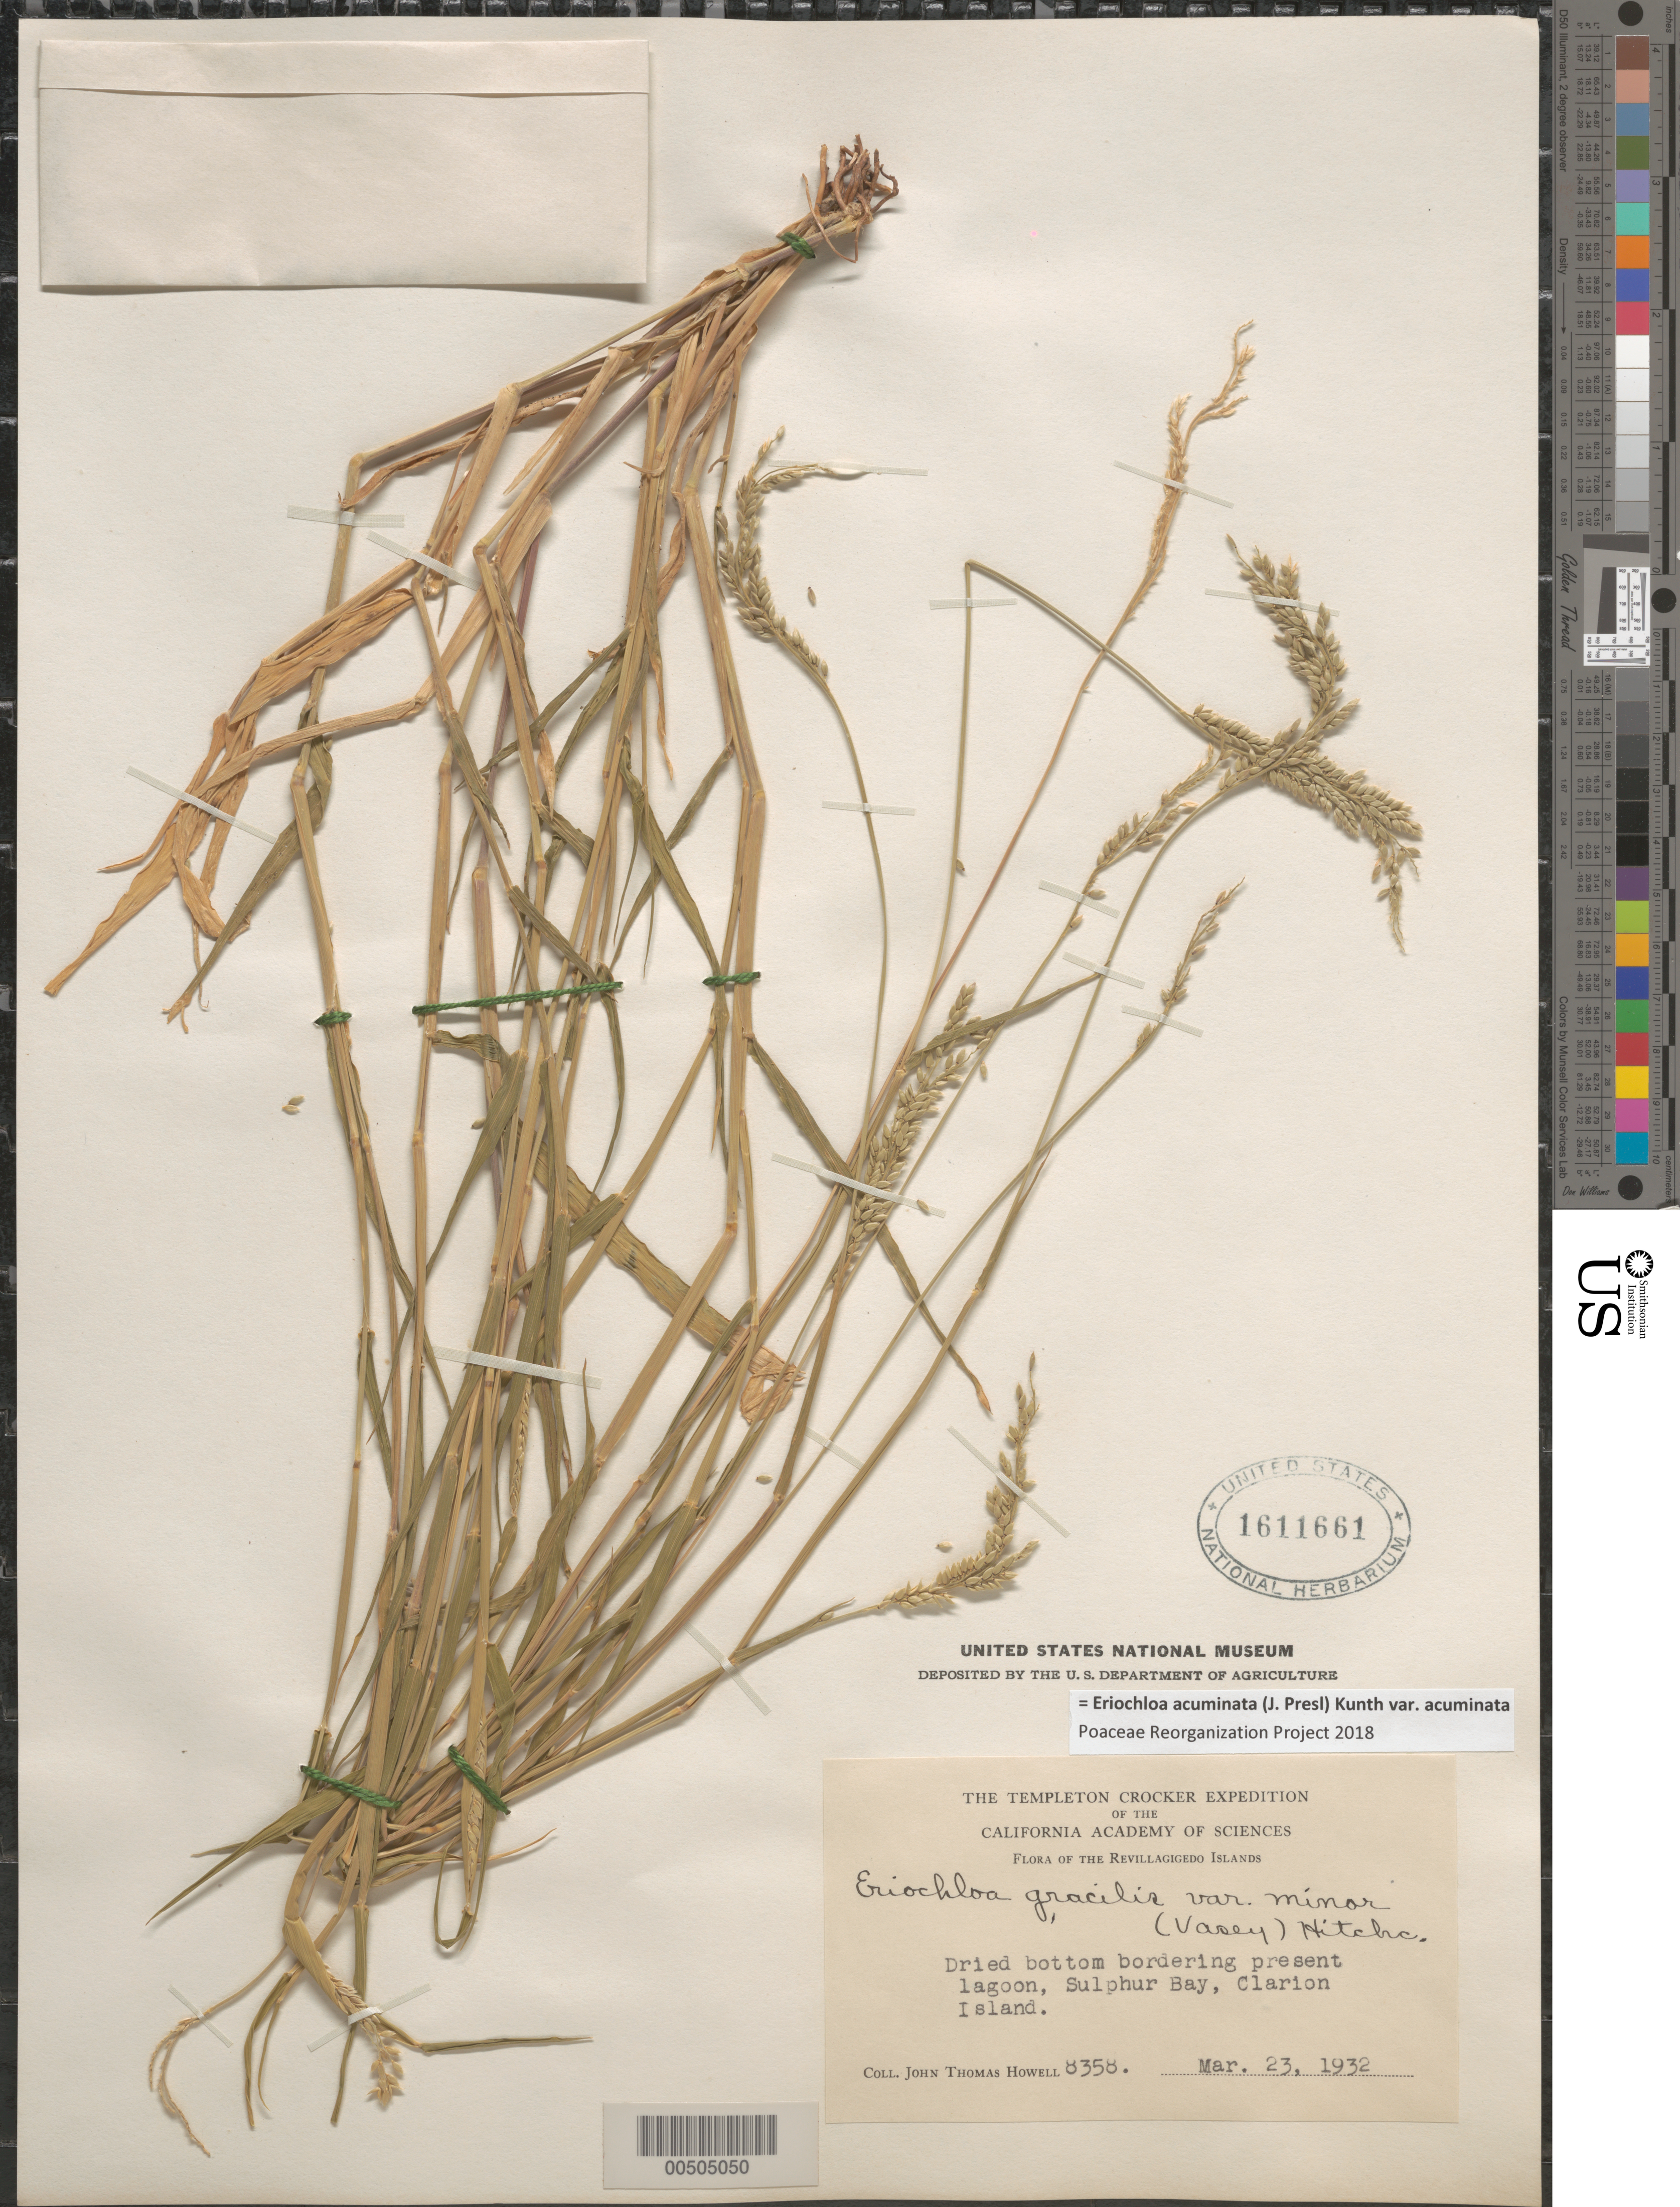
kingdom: Plantae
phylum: Tracheophyta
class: Liliopsida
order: Poales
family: Poaceae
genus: Eriochloa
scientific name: Eriochloa acuminata var. acuminata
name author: (J. Presl) Kunth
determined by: Poaceae Reorganization Project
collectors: J. T. Howell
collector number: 8358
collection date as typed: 23 Mar 1932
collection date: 1932-03-23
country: Mexico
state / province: Colima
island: Clarion Island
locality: Sulphur Bay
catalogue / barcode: US 1611661